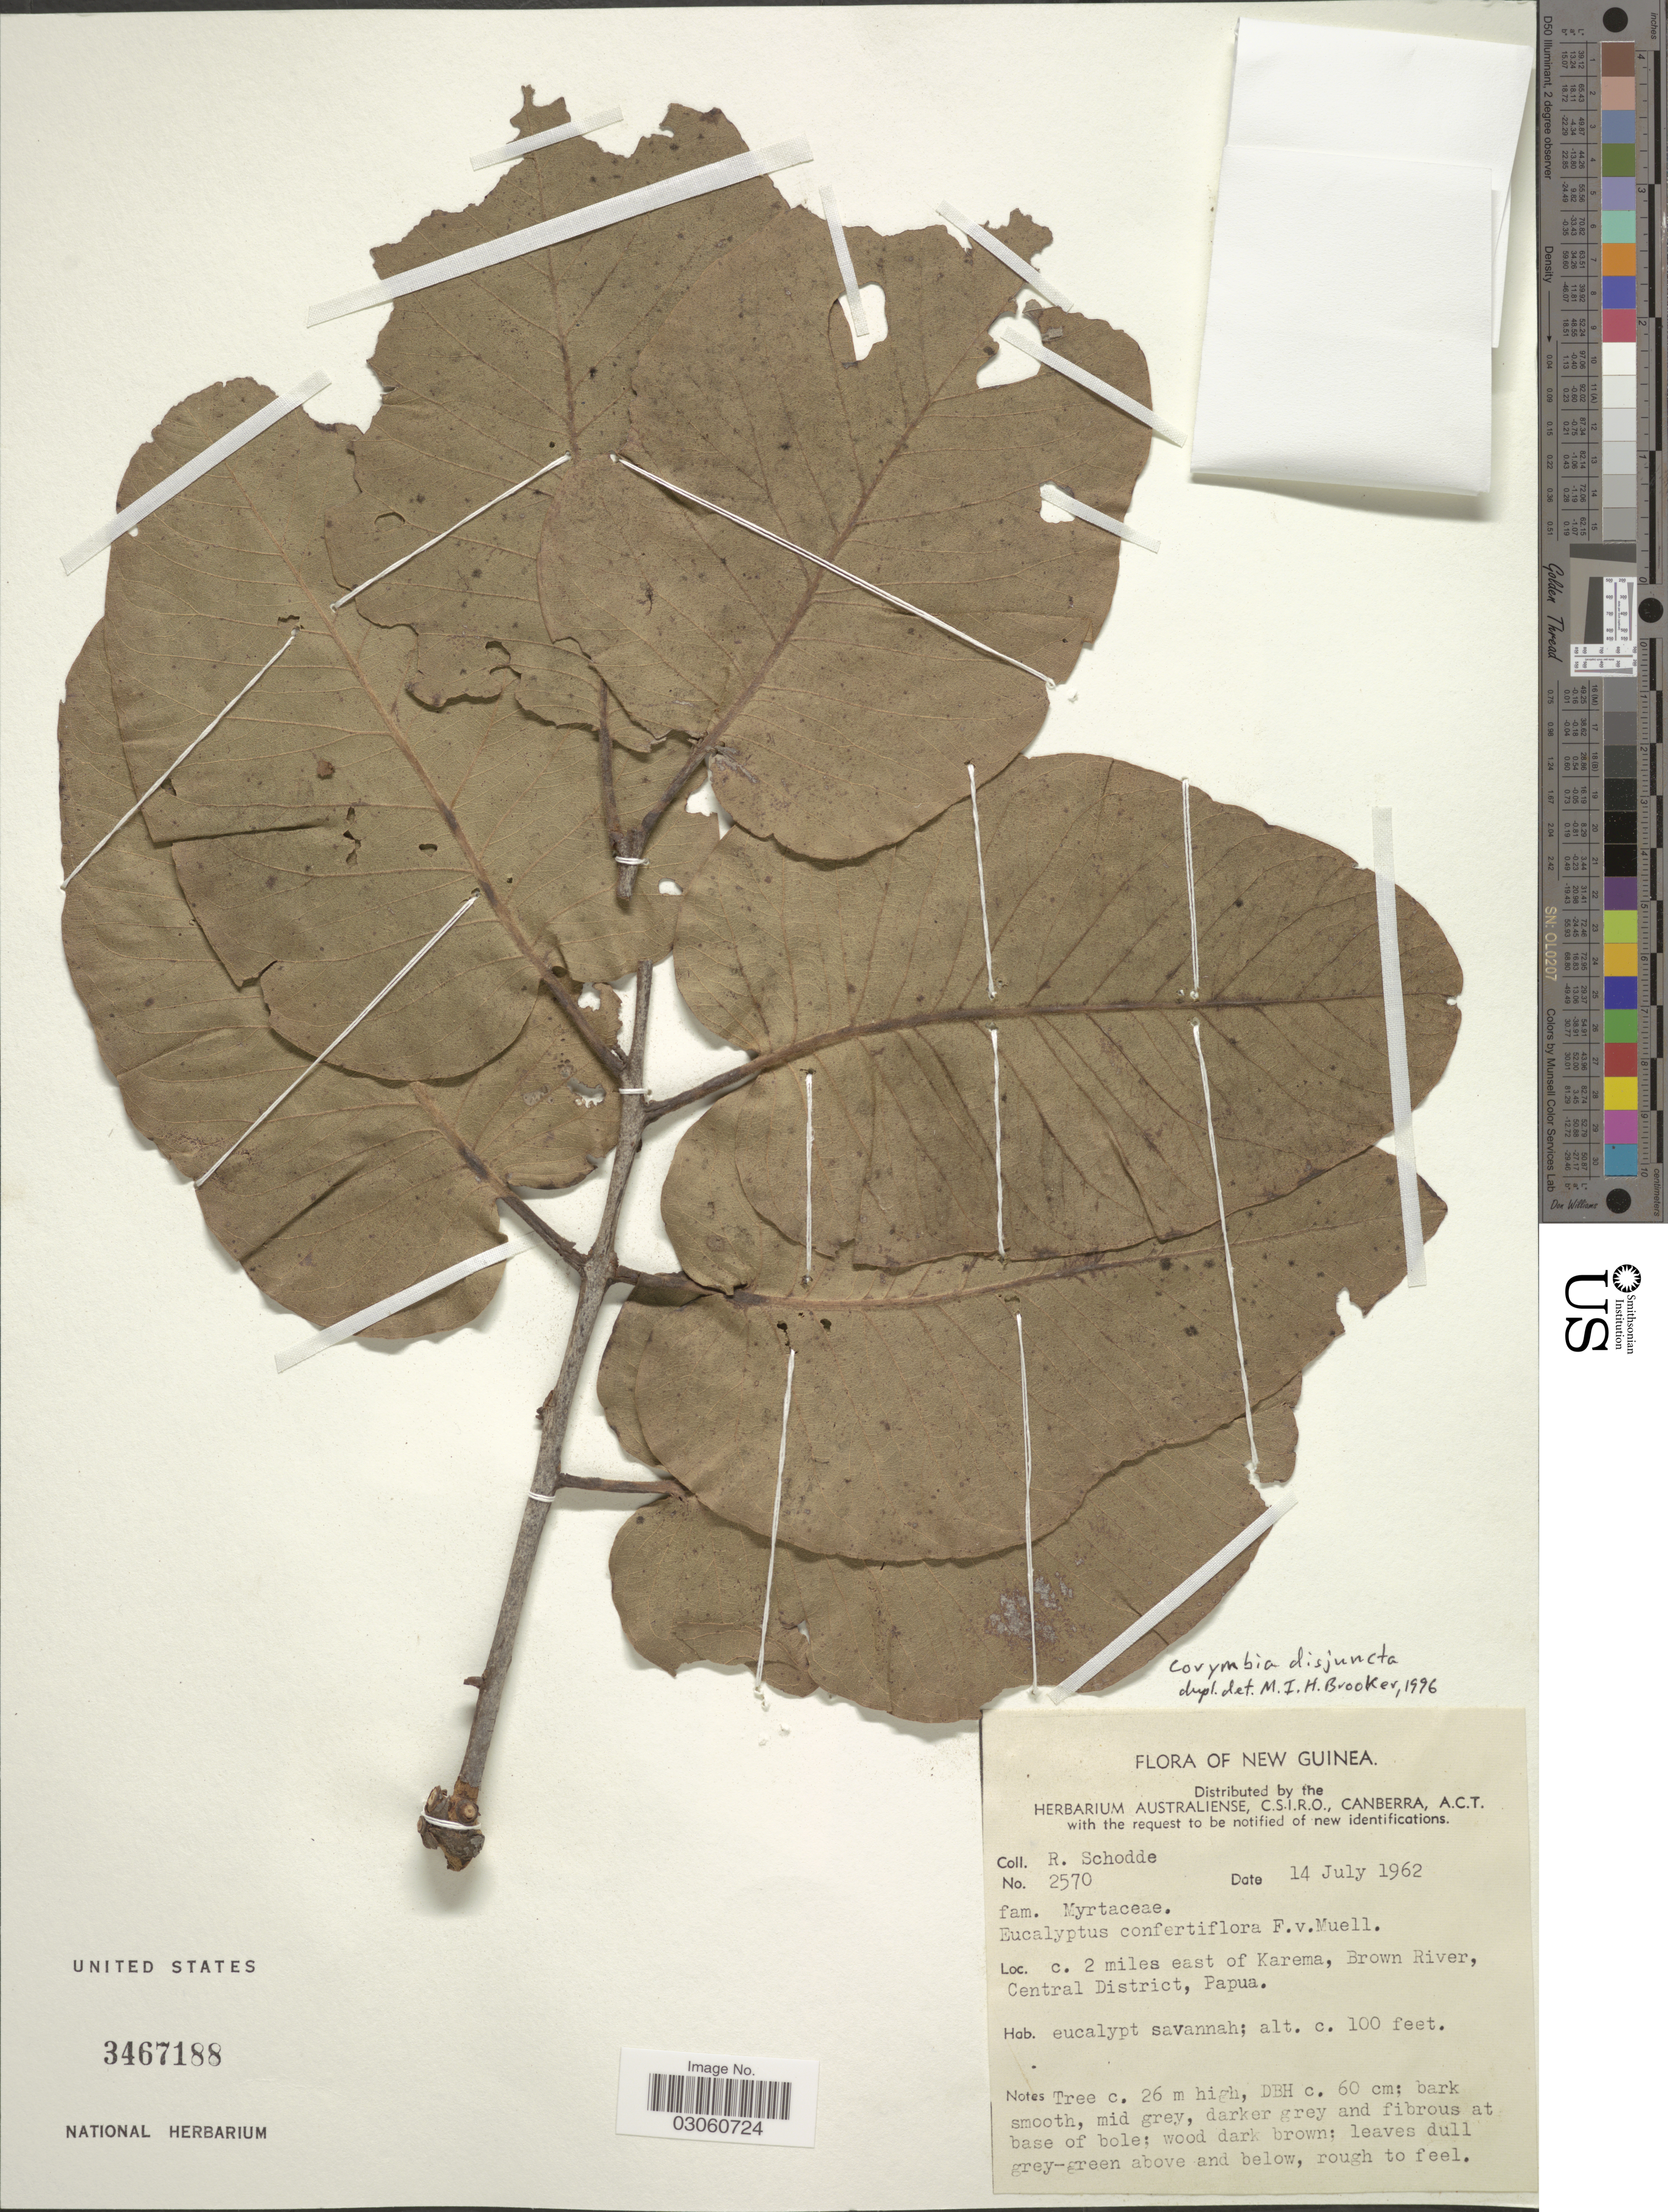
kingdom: Plantae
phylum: Tracheophyta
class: Magnoliopsida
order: Myrtales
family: Myrtaceae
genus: Eucalyptus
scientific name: Eucalyptus disjuncta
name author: (K.D. Hill & L.A.S. Johnson) D. Nicolle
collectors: R. Schodde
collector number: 2570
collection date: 1962-07-14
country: Papua New Guinea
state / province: Central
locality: New Guinea, c. 2 miles east of Karema, Brown River, Central District, Papua.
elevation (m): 30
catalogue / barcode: US 3467188